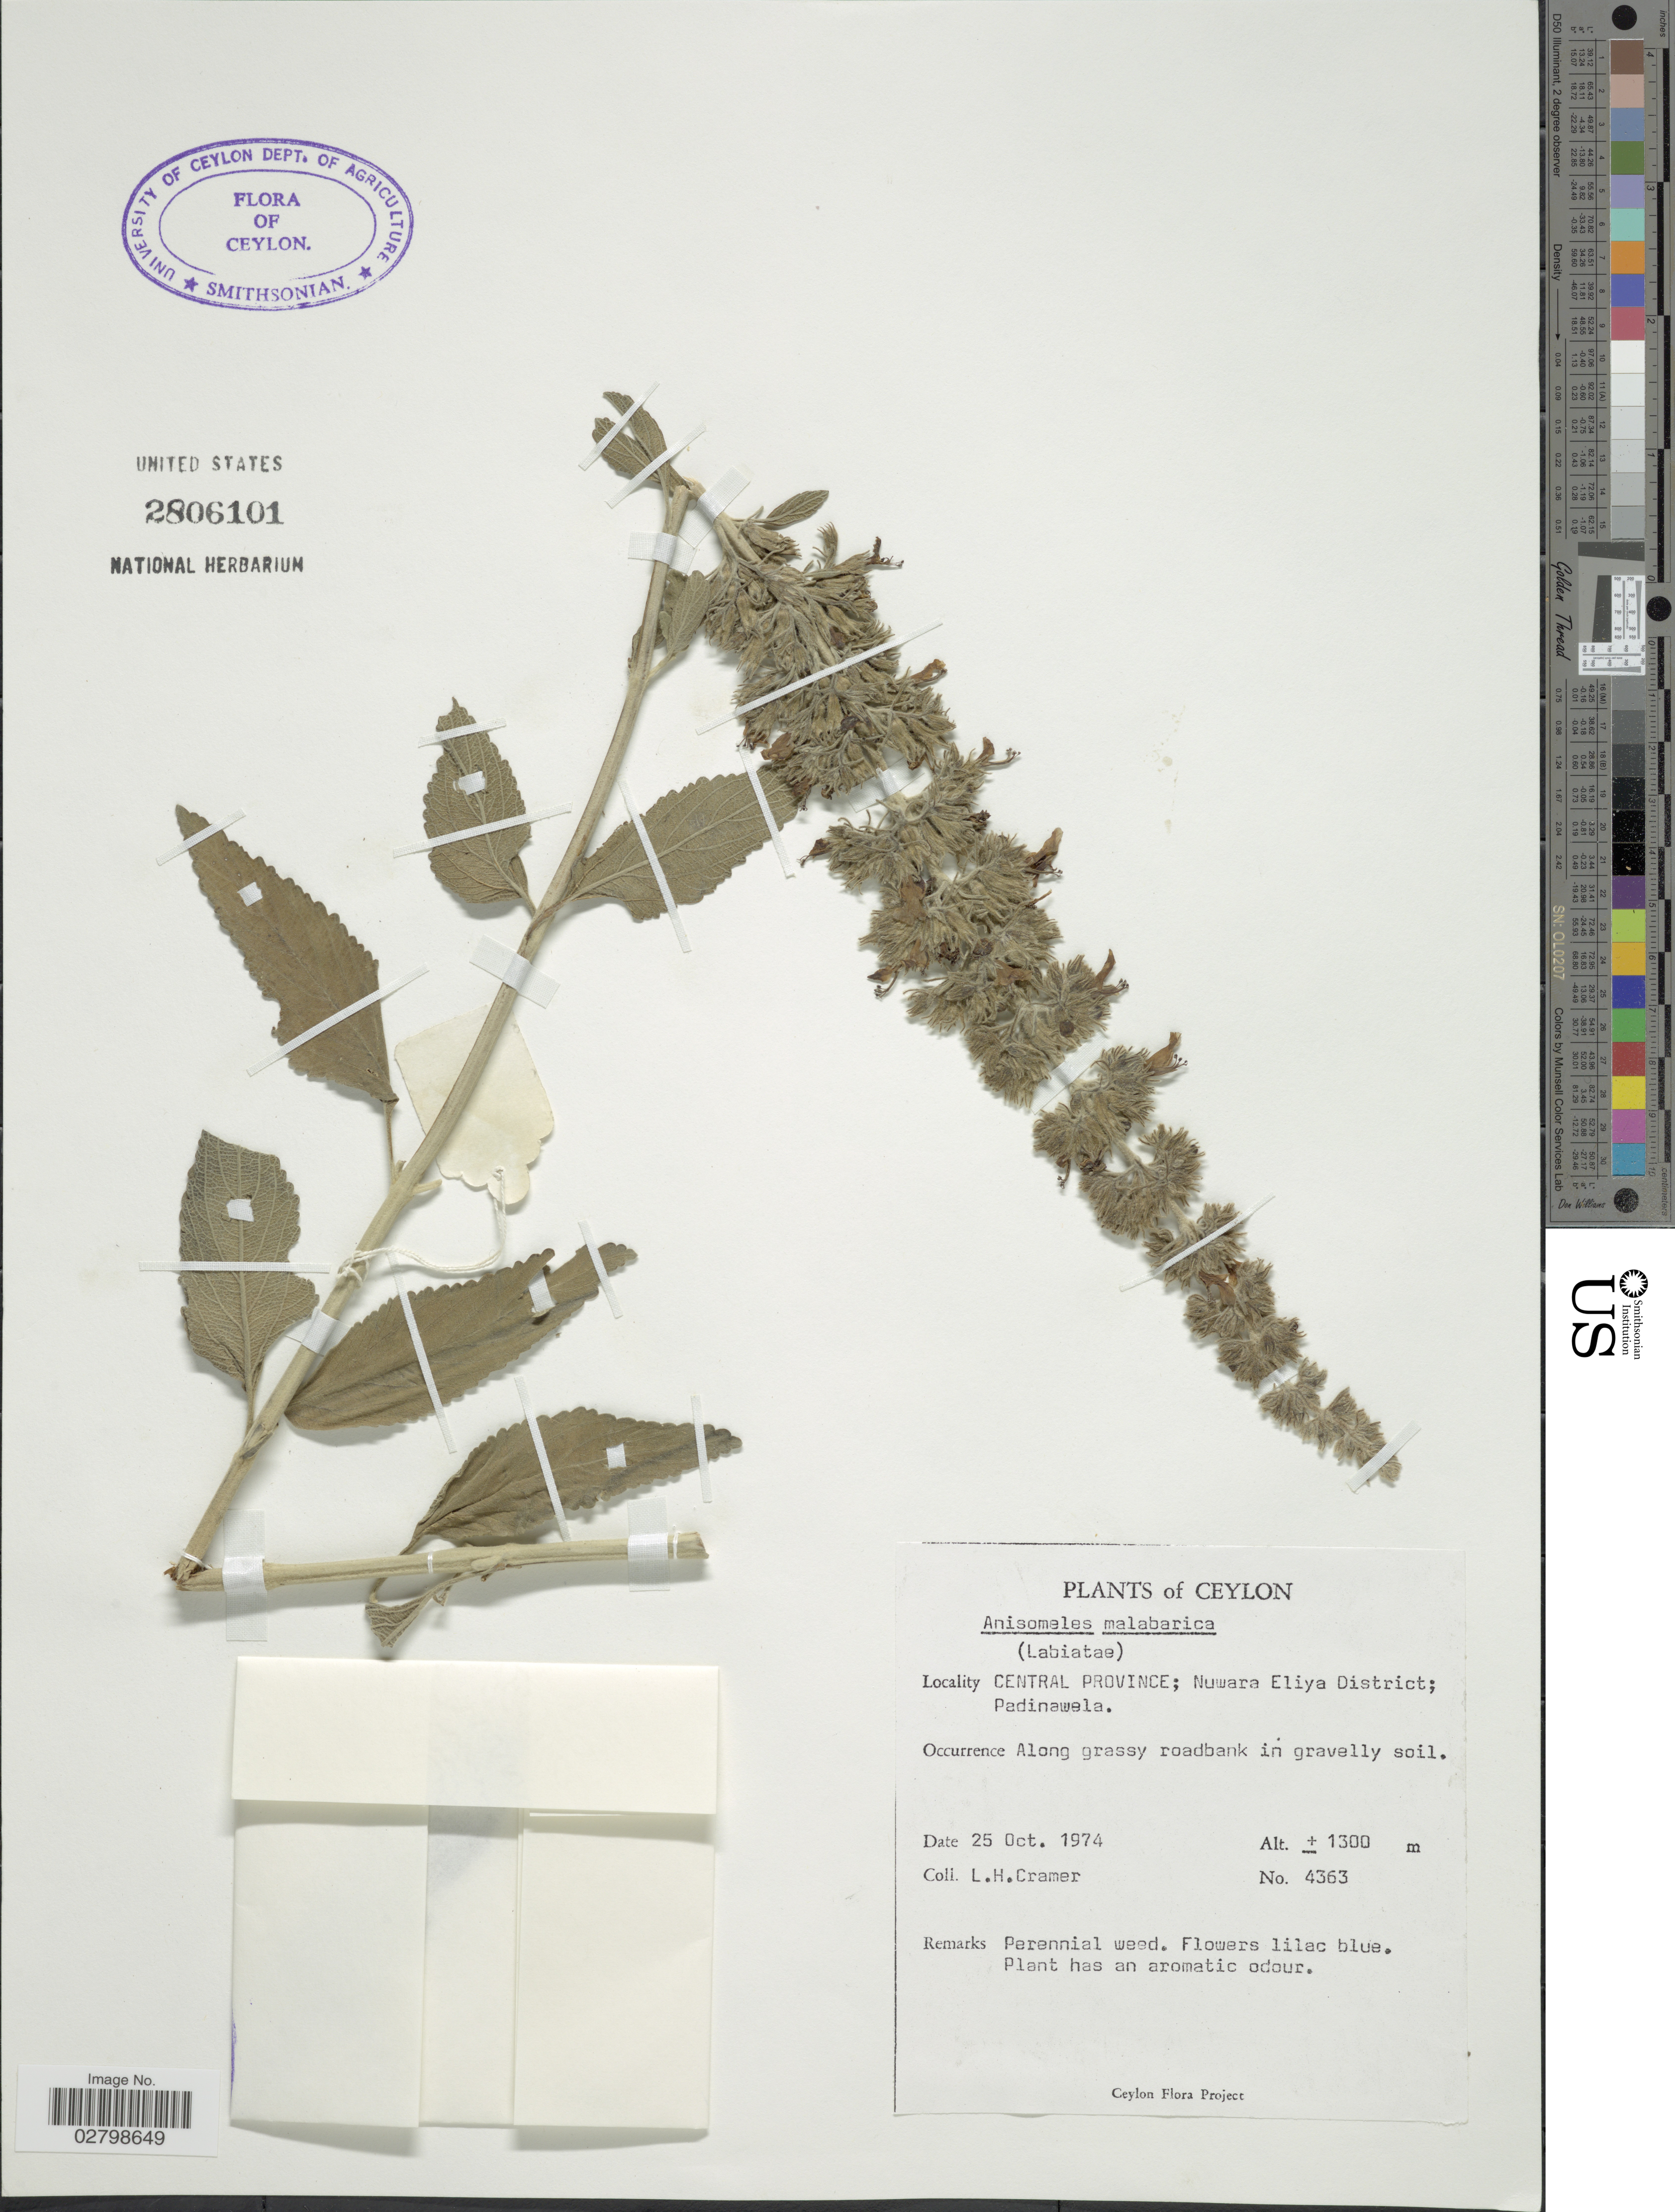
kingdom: Plantae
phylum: Tracheophyta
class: Magnoliopsida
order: Lamiales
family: Lamiaceae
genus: Anisomeles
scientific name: Anisomeles malabarica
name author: (L.) R. Br. ex Sims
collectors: L. H. Cramer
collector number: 4363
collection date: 1974-10-25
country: Sri Lanka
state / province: Central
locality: Ceylon. Nuwara Eliya District; Padinawela.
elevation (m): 1300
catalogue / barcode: US 2806101